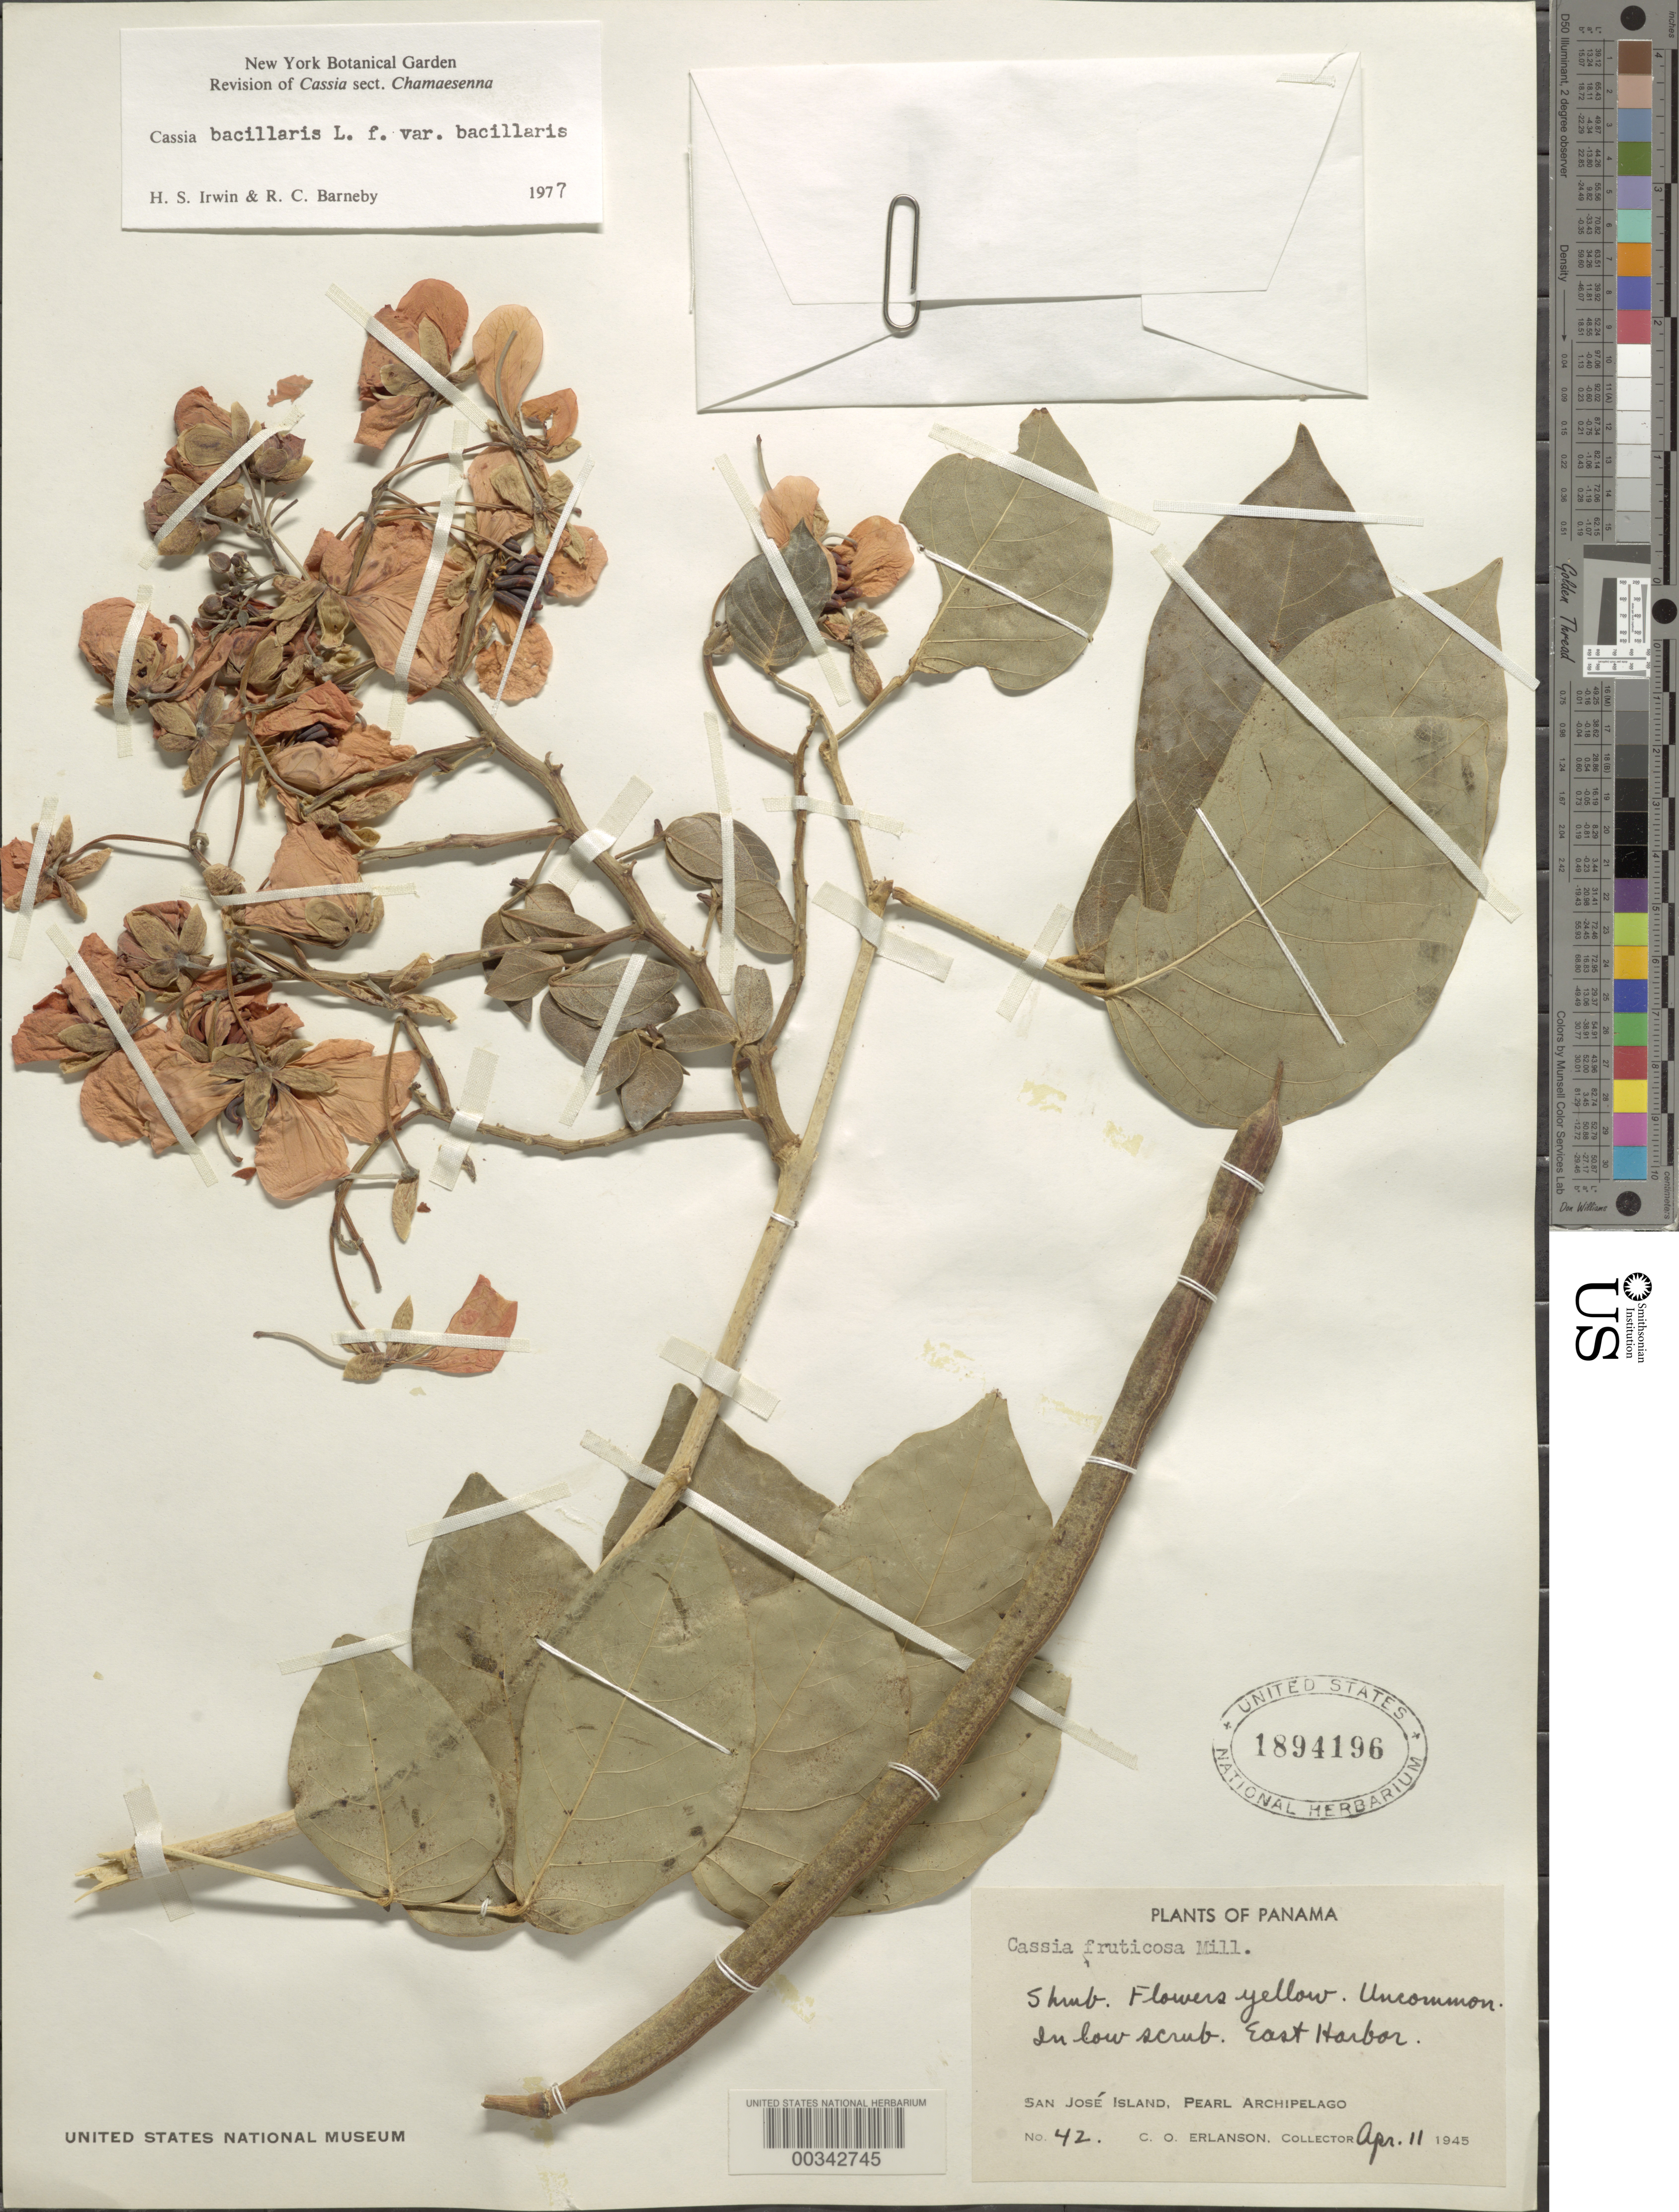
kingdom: Plantae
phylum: Tracheophyta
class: Magnoliopsida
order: Fabales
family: Fabaceae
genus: Senna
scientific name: Senna bacillaris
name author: (L. f.) H.S. Irwin & Barneby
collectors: C. O. Erlanson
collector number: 42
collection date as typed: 11 Apr 1945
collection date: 1945-04-11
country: Panama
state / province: Panamá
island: San José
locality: E Harbor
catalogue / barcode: US 1894196